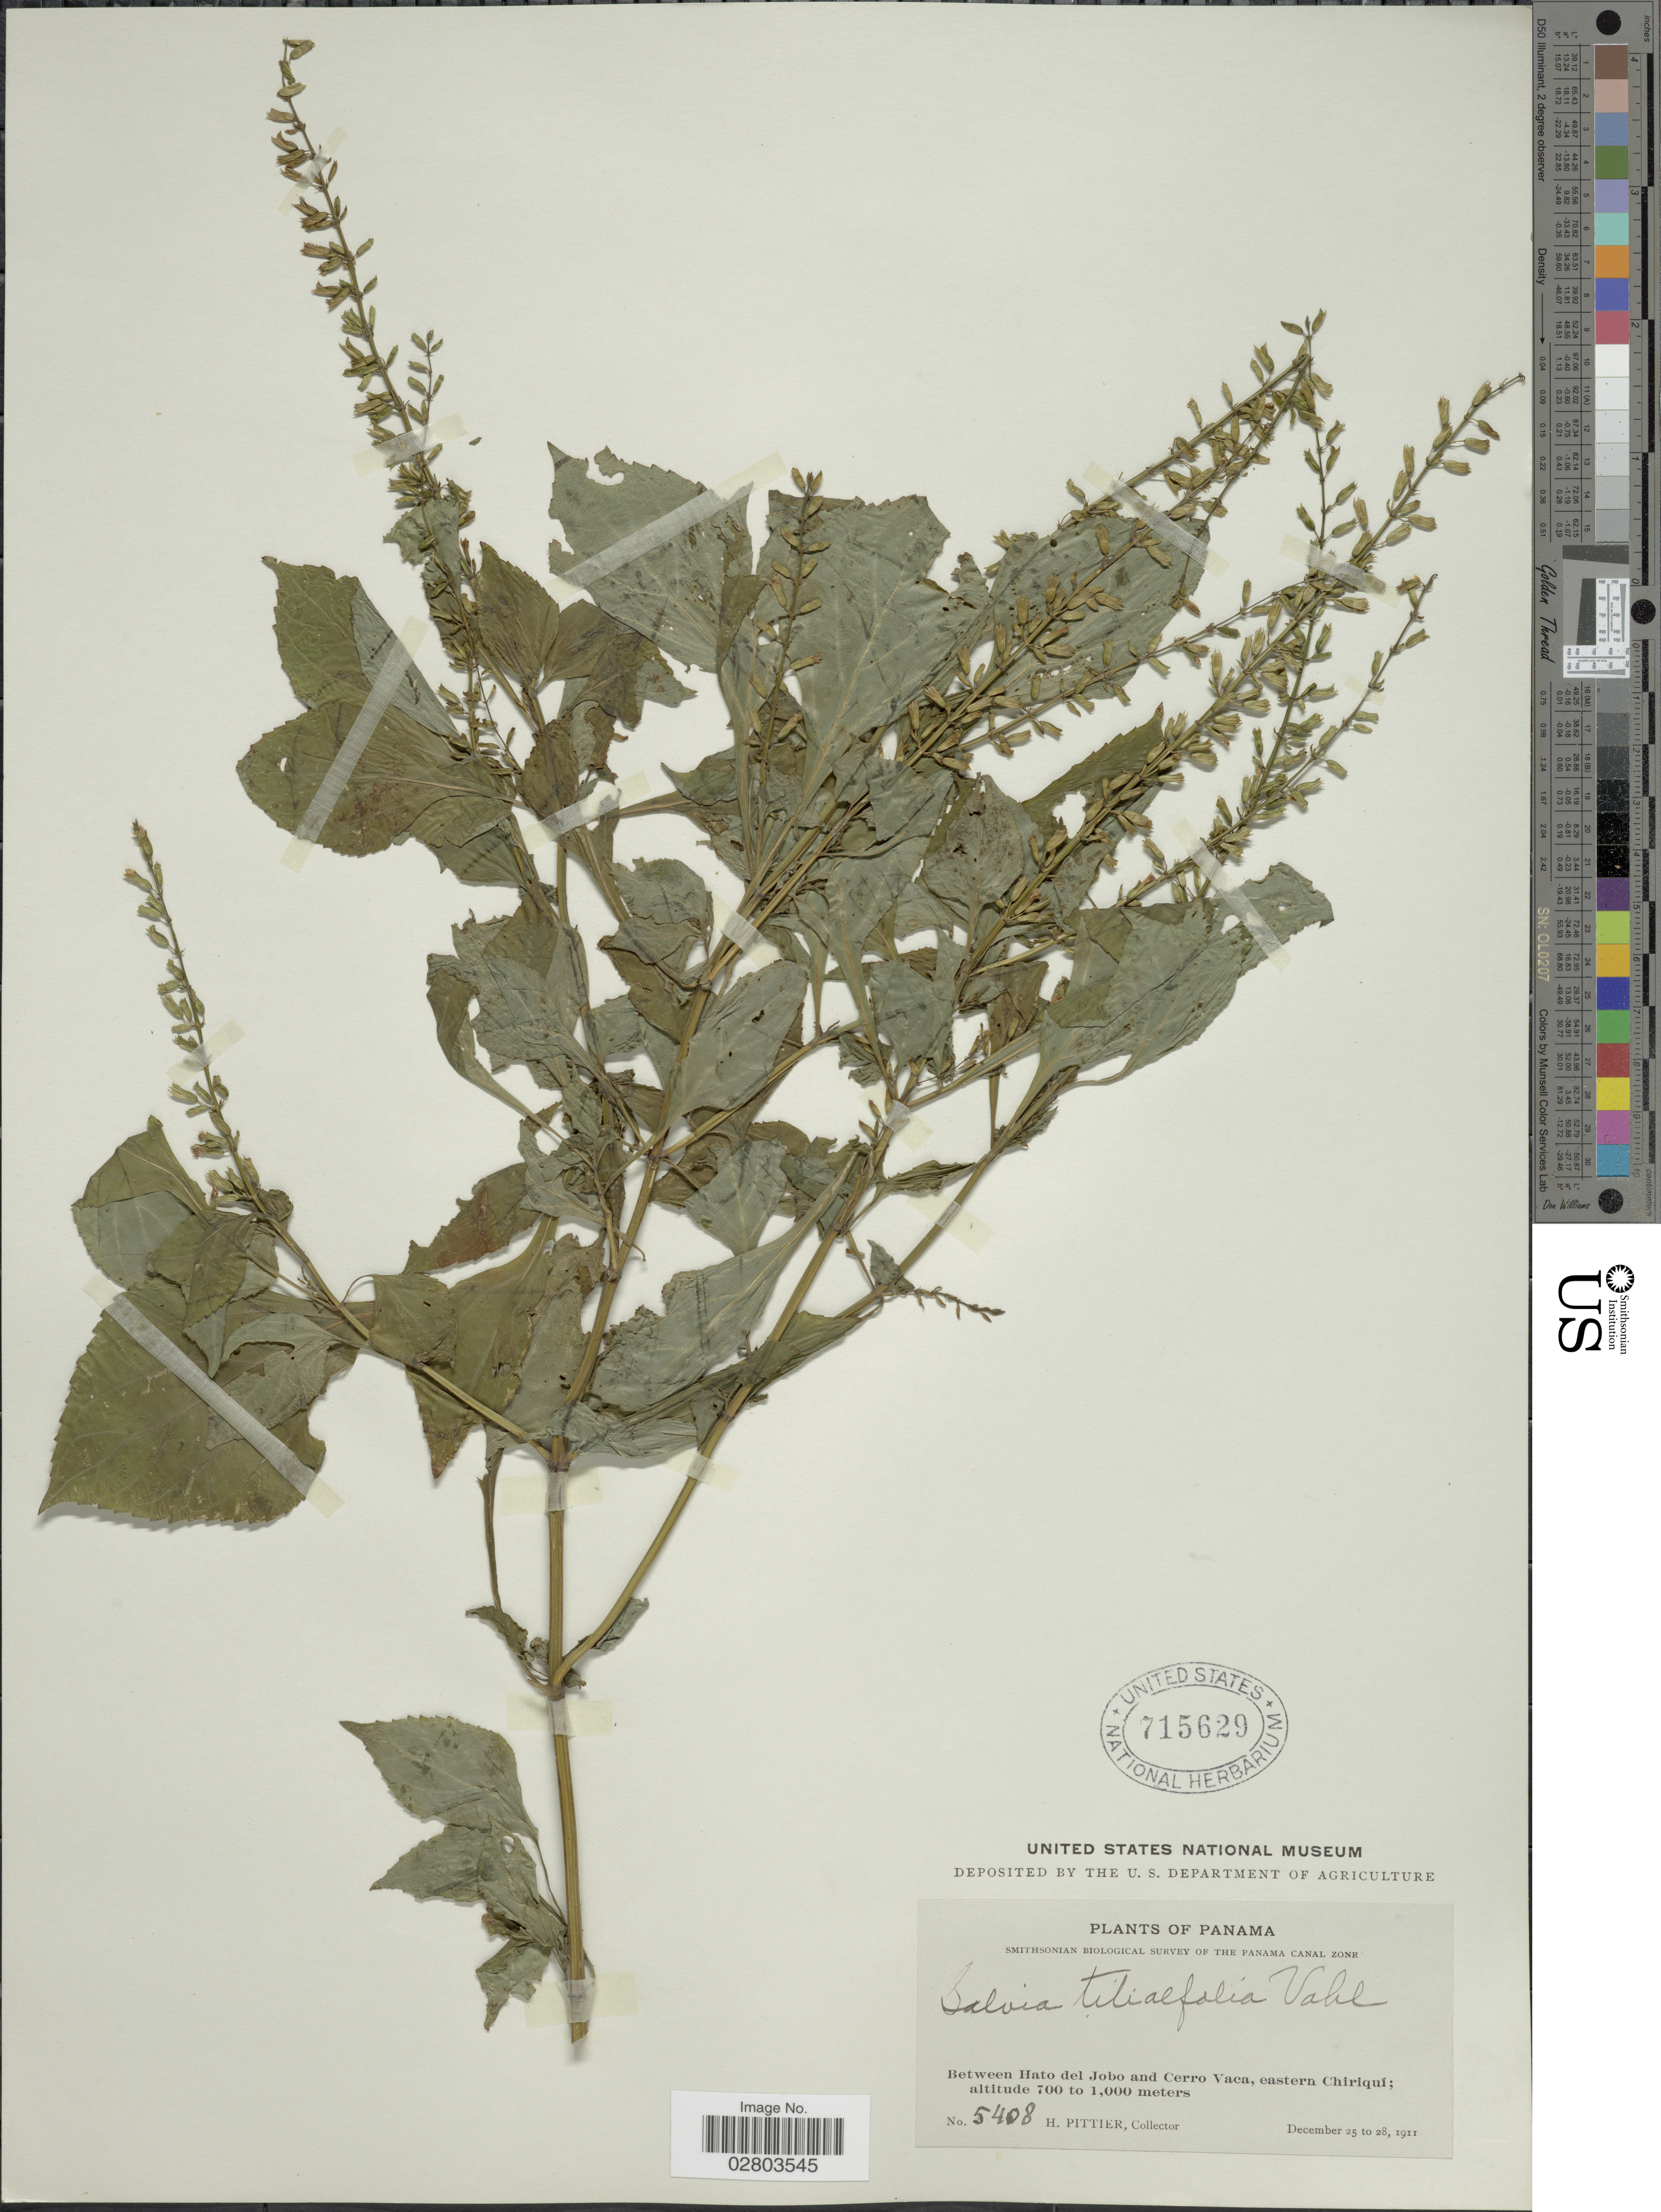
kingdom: Plantae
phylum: Tracheophyta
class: Magnoliopsida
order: Lamiales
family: Lamiaceae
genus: Salvia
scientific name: Salvia tiliifolia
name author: Vahl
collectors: H. F. Pittier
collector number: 5408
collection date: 1911-12-25/1911-12-28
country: Panama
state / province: Chiriqui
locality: Between Hato del Jobo and Cerro Vaca, eastern Chiriquí.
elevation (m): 700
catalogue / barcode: US 715629